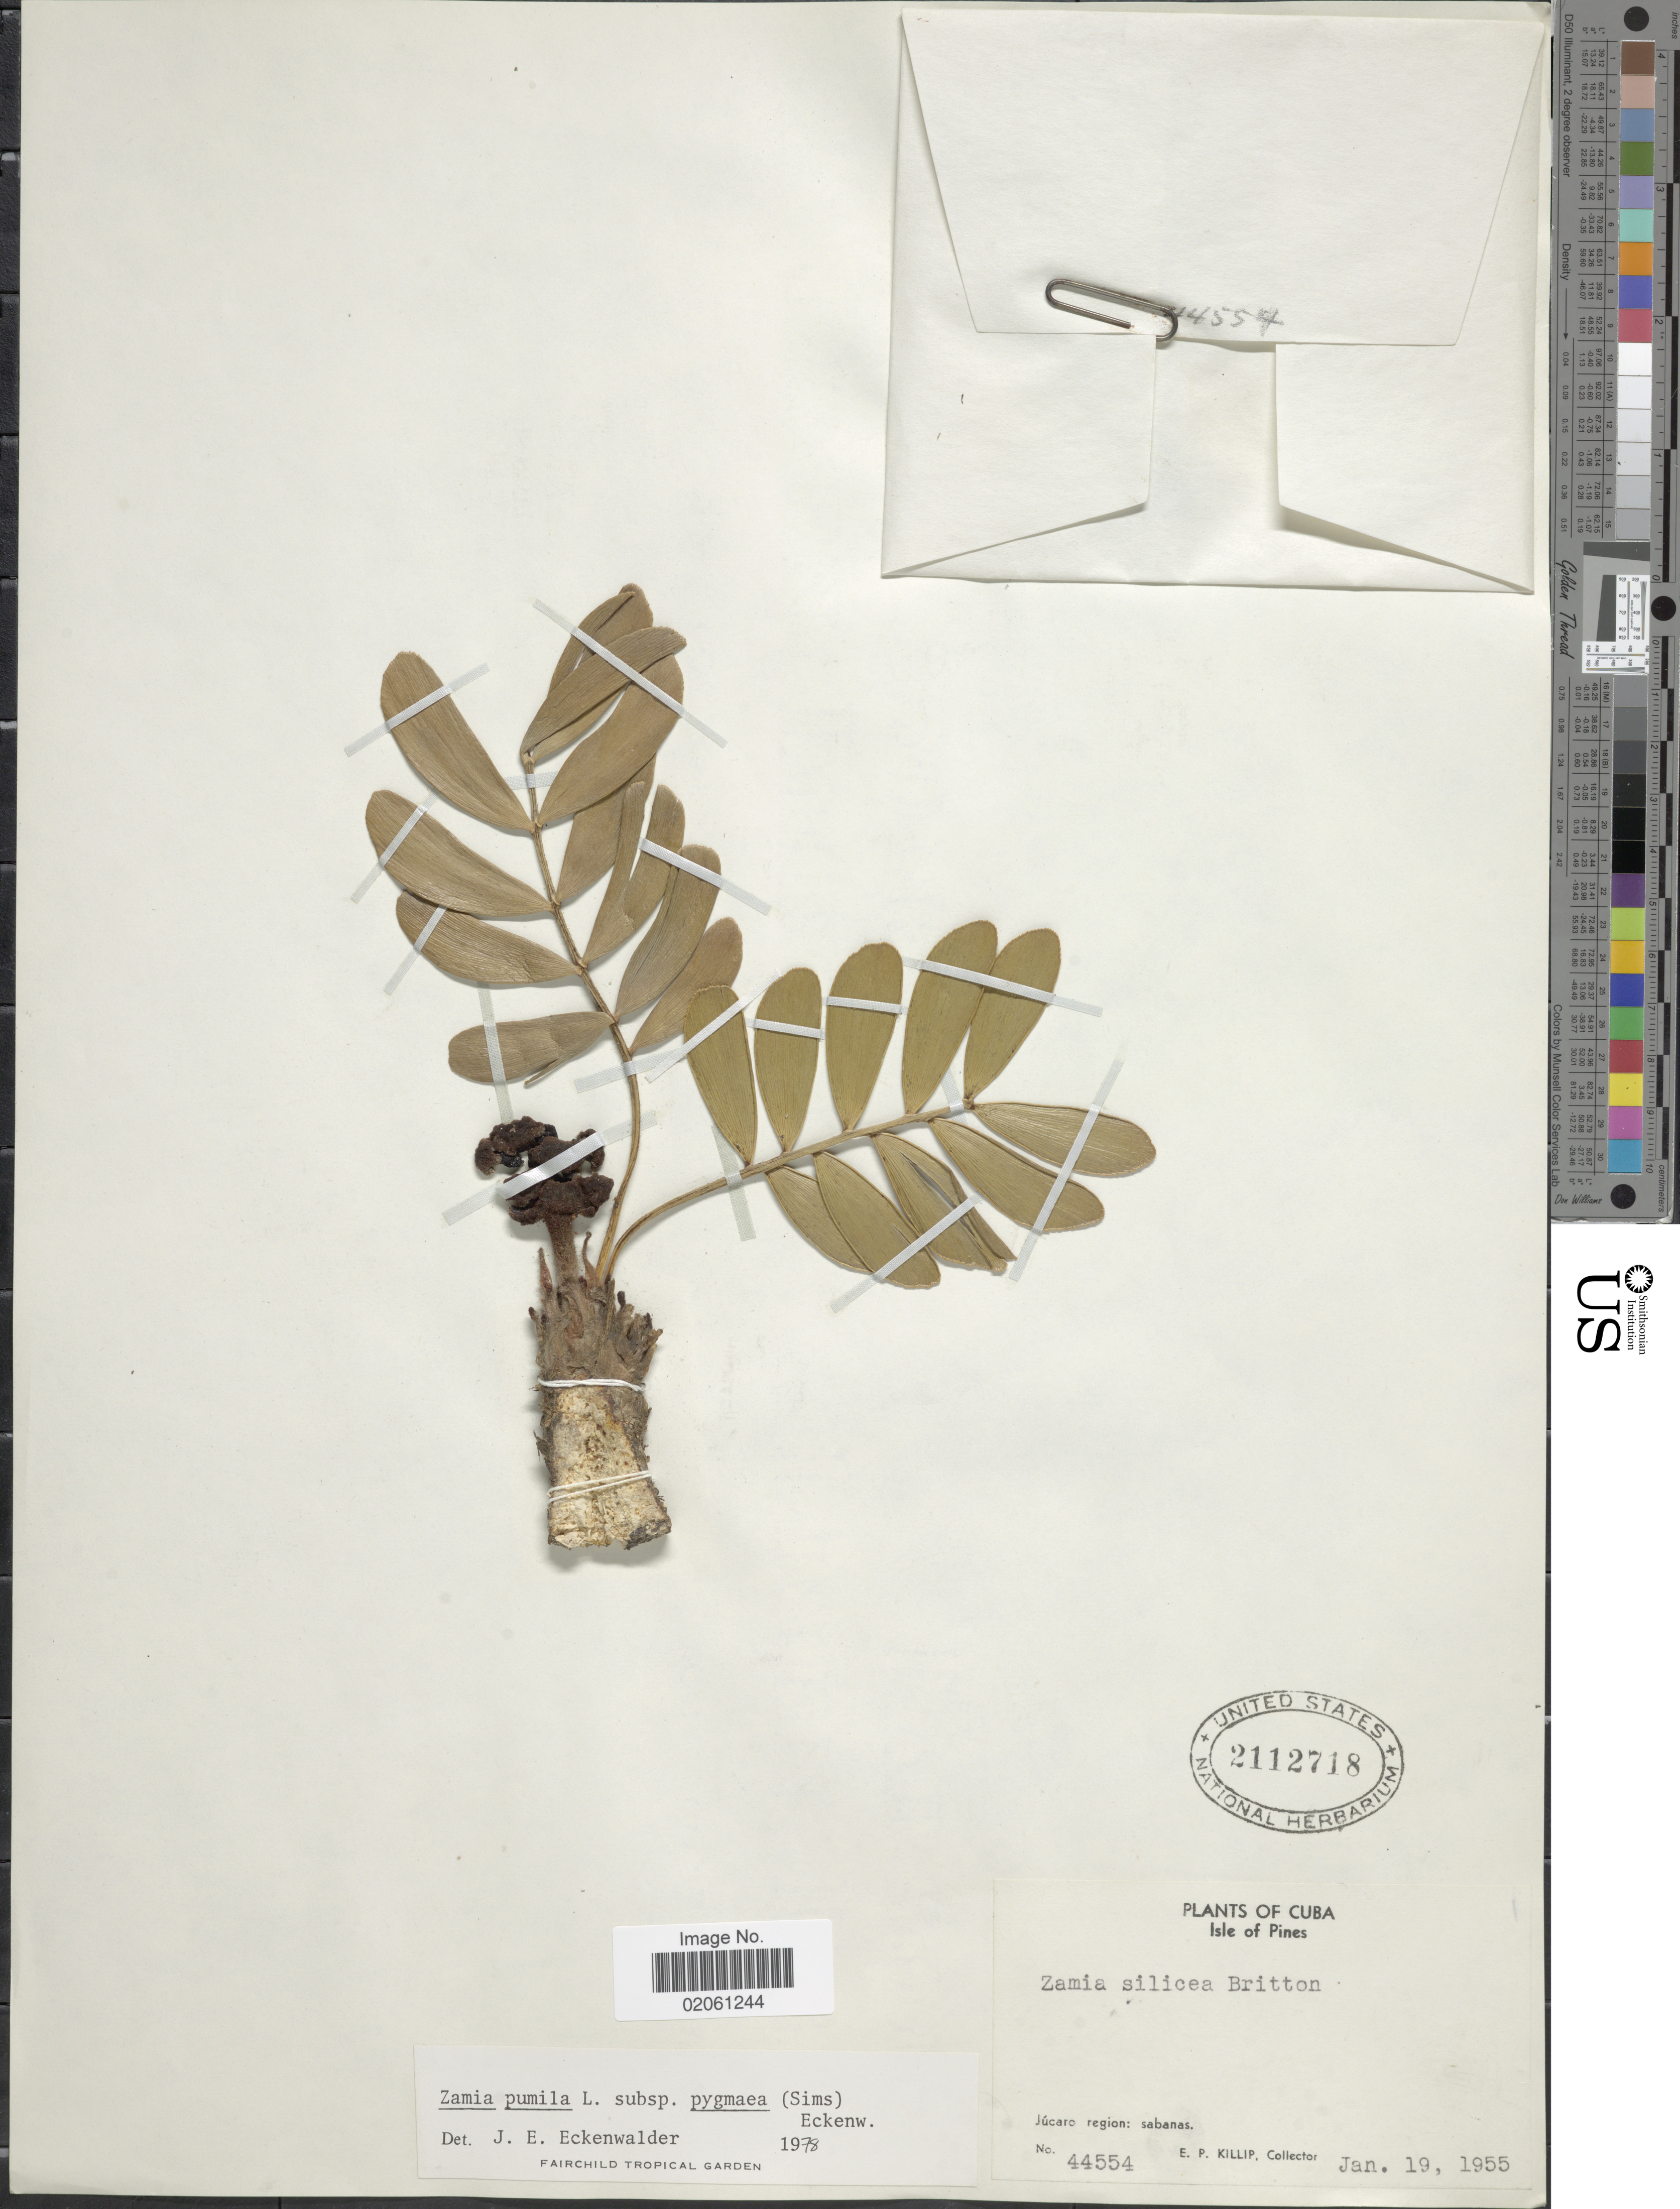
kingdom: Plantae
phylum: Tracheophyta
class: Cycadopsida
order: Cycadales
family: Zamiaceae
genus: Zamia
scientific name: Zamia pumila subsp. pygmaea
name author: (Sims) Eckenw.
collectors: E. P. Killip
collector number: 44554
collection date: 1955-01-19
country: Cuba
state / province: Isla de la Juventud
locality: Isle of Pines. Júcaro region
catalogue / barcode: US 2112718